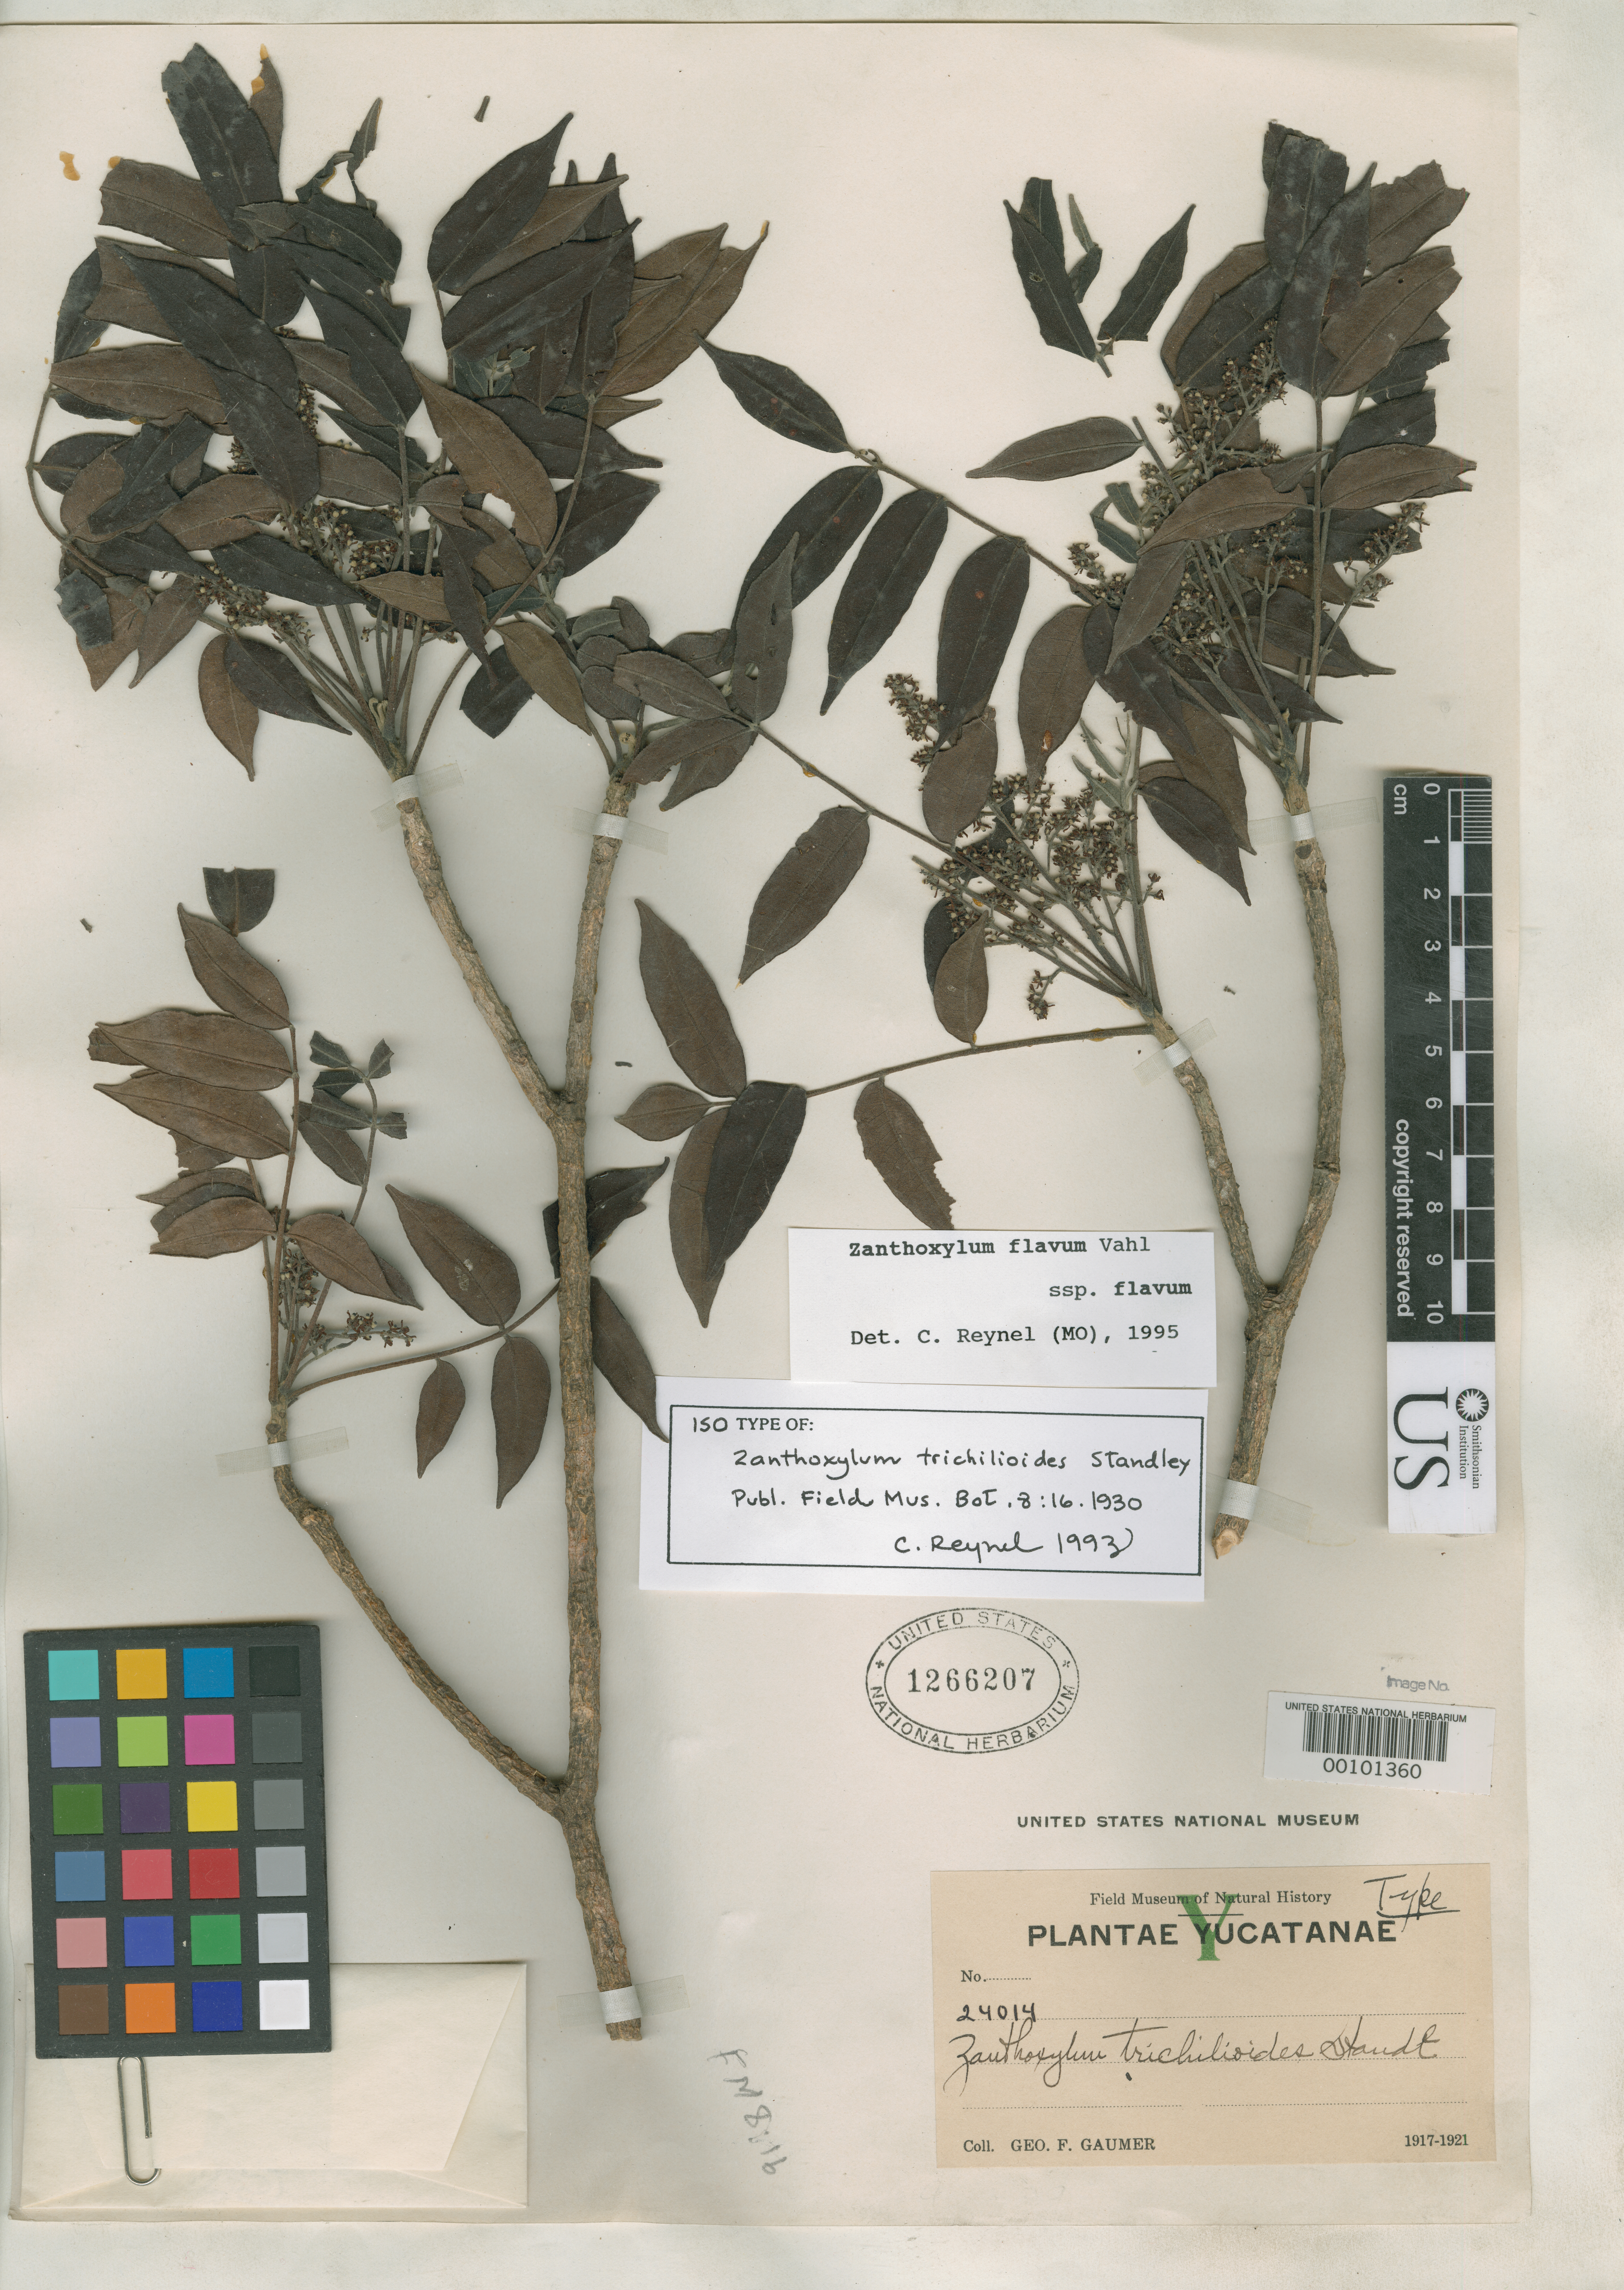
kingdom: Plantae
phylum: Tracheophyta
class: Magnoliopsida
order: Sapindales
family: Rutaceae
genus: Zanthoxylum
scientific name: Zanthoxylum trichilioides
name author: Standl.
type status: Isotype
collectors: G. F. Gaumer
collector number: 24014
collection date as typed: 1917 to -- --- 1921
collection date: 1917/1921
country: Mexico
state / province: Yucatán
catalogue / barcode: US 1266207